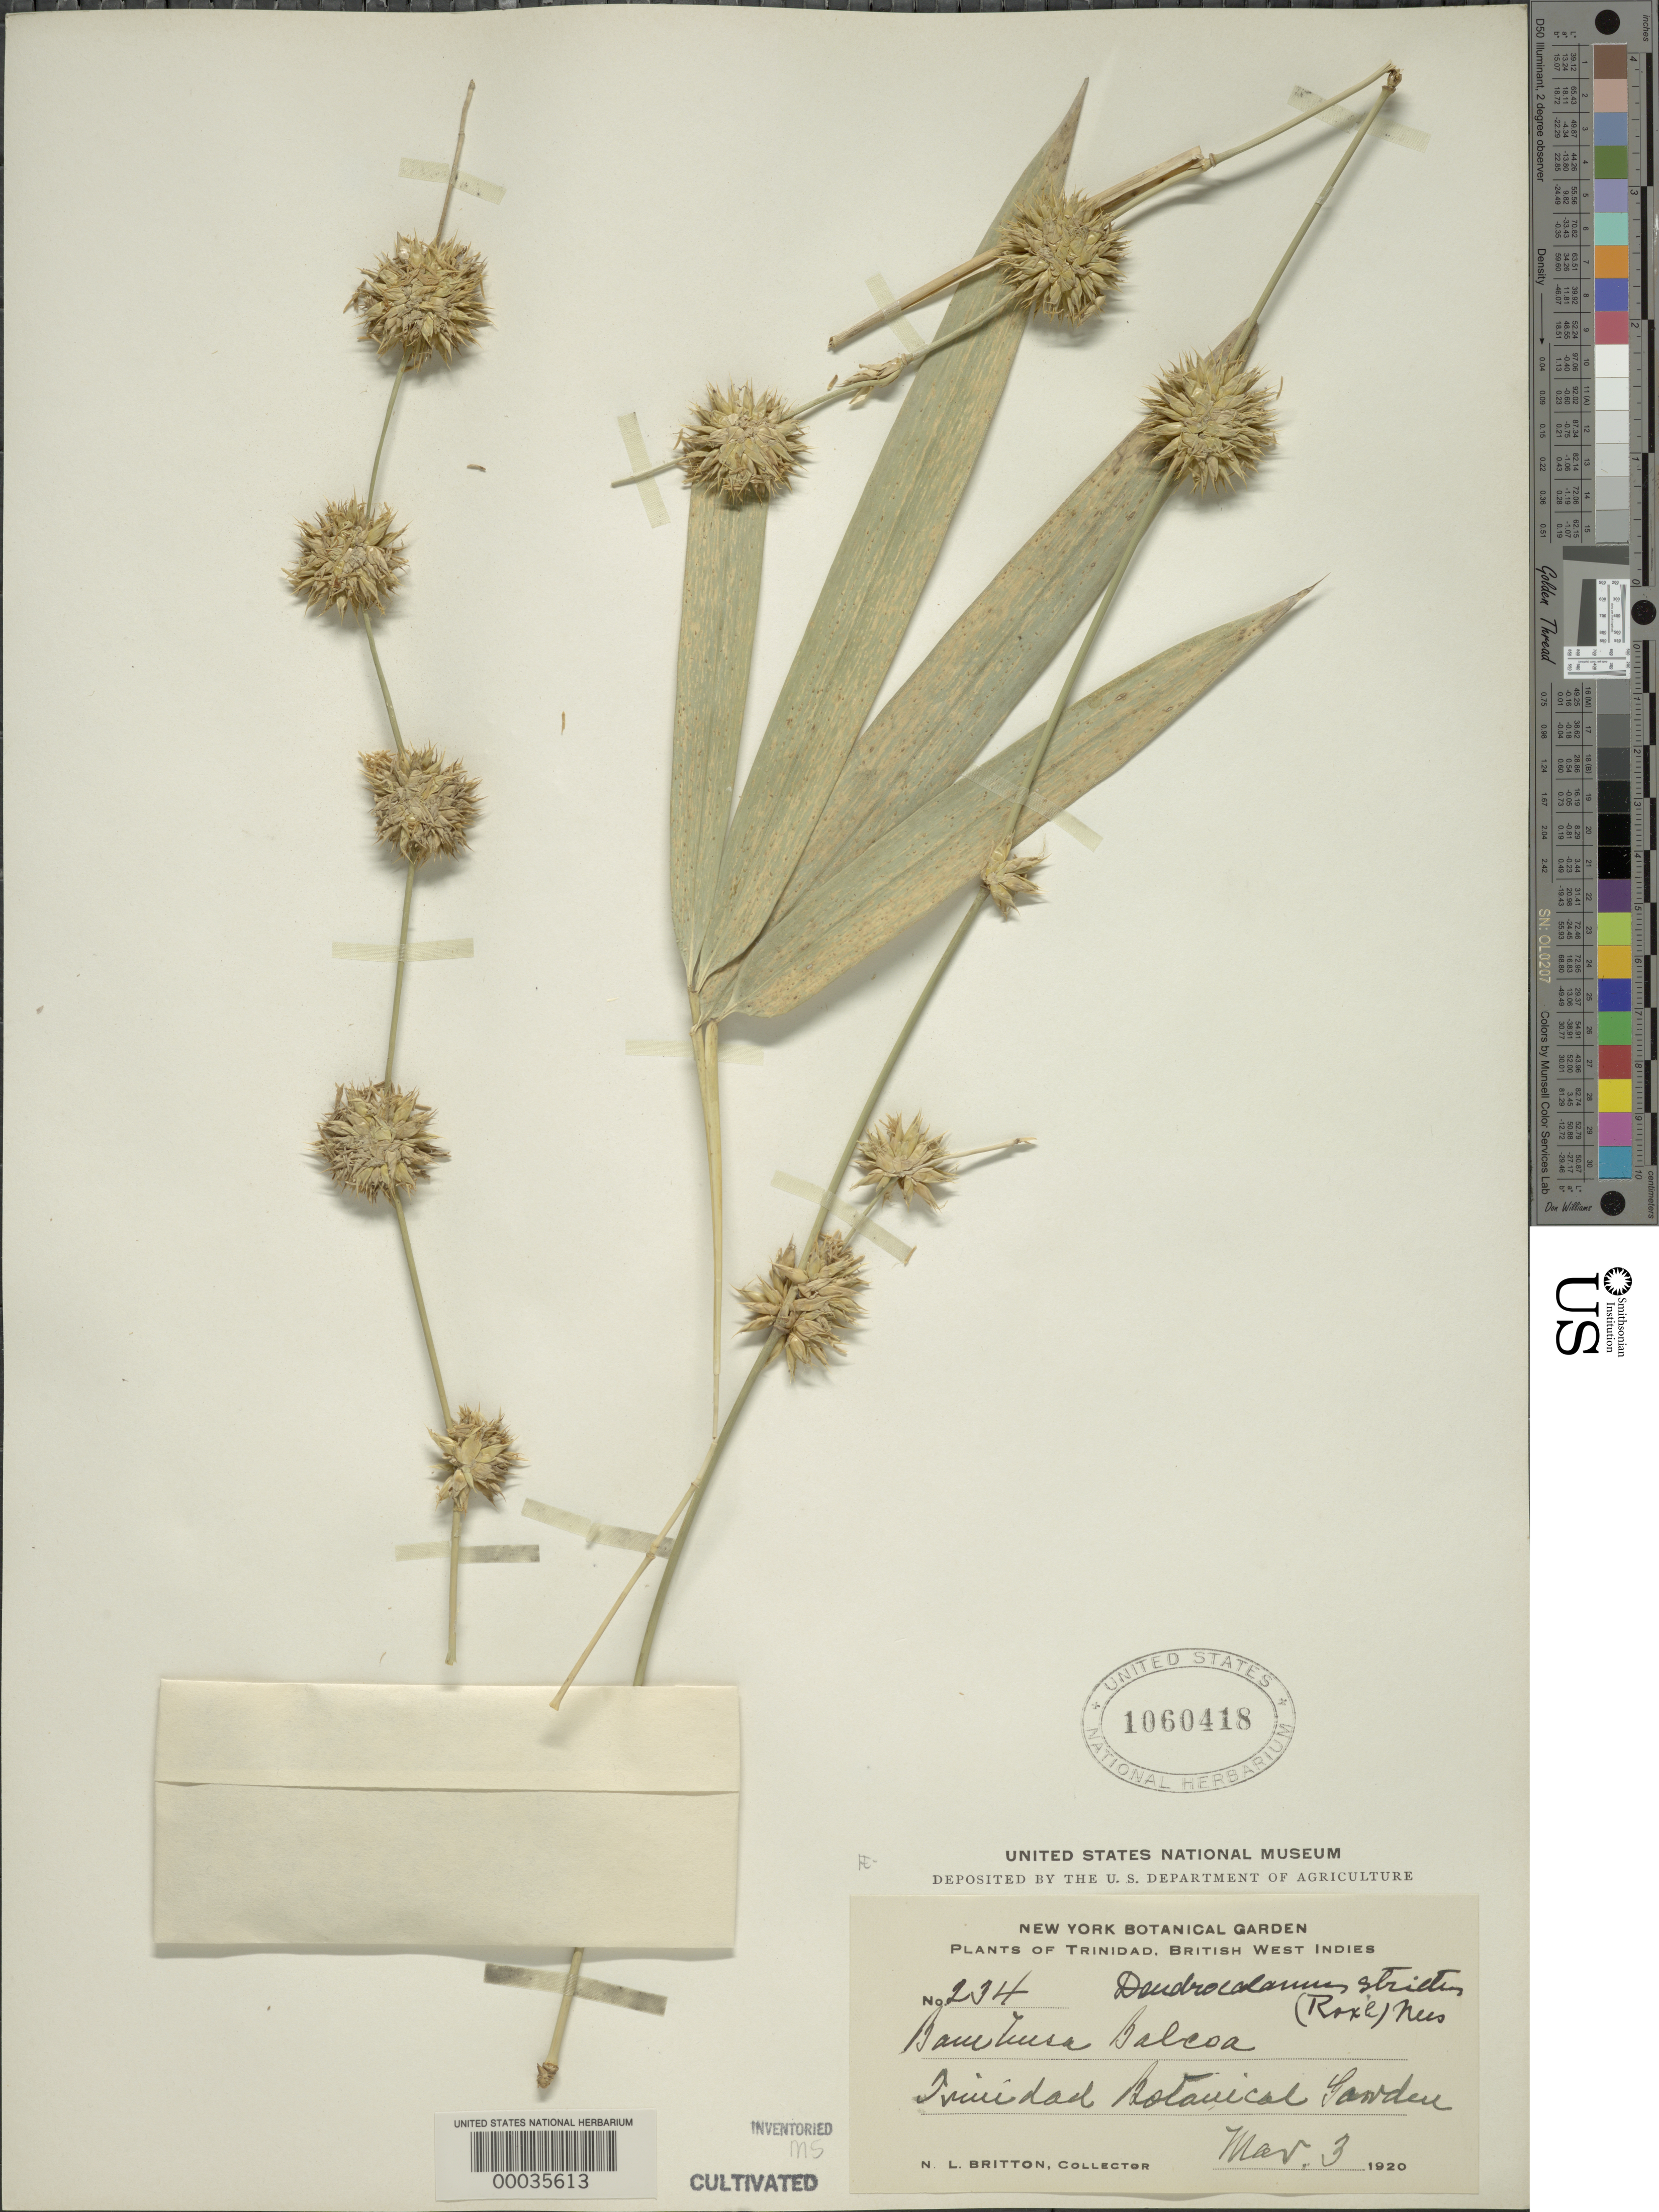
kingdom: Plantae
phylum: Tracheophyta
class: Liliopsida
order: Poales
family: Poaceae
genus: Dendrocalamus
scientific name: Dendrocalamus strictus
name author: (Roxb.) Nees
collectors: N. Britton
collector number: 234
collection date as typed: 03 Mar 1920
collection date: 1920-03-03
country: Trinidad and Tobago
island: Trinidad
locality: Trinidad botanical gardens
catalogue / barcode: US 1060418